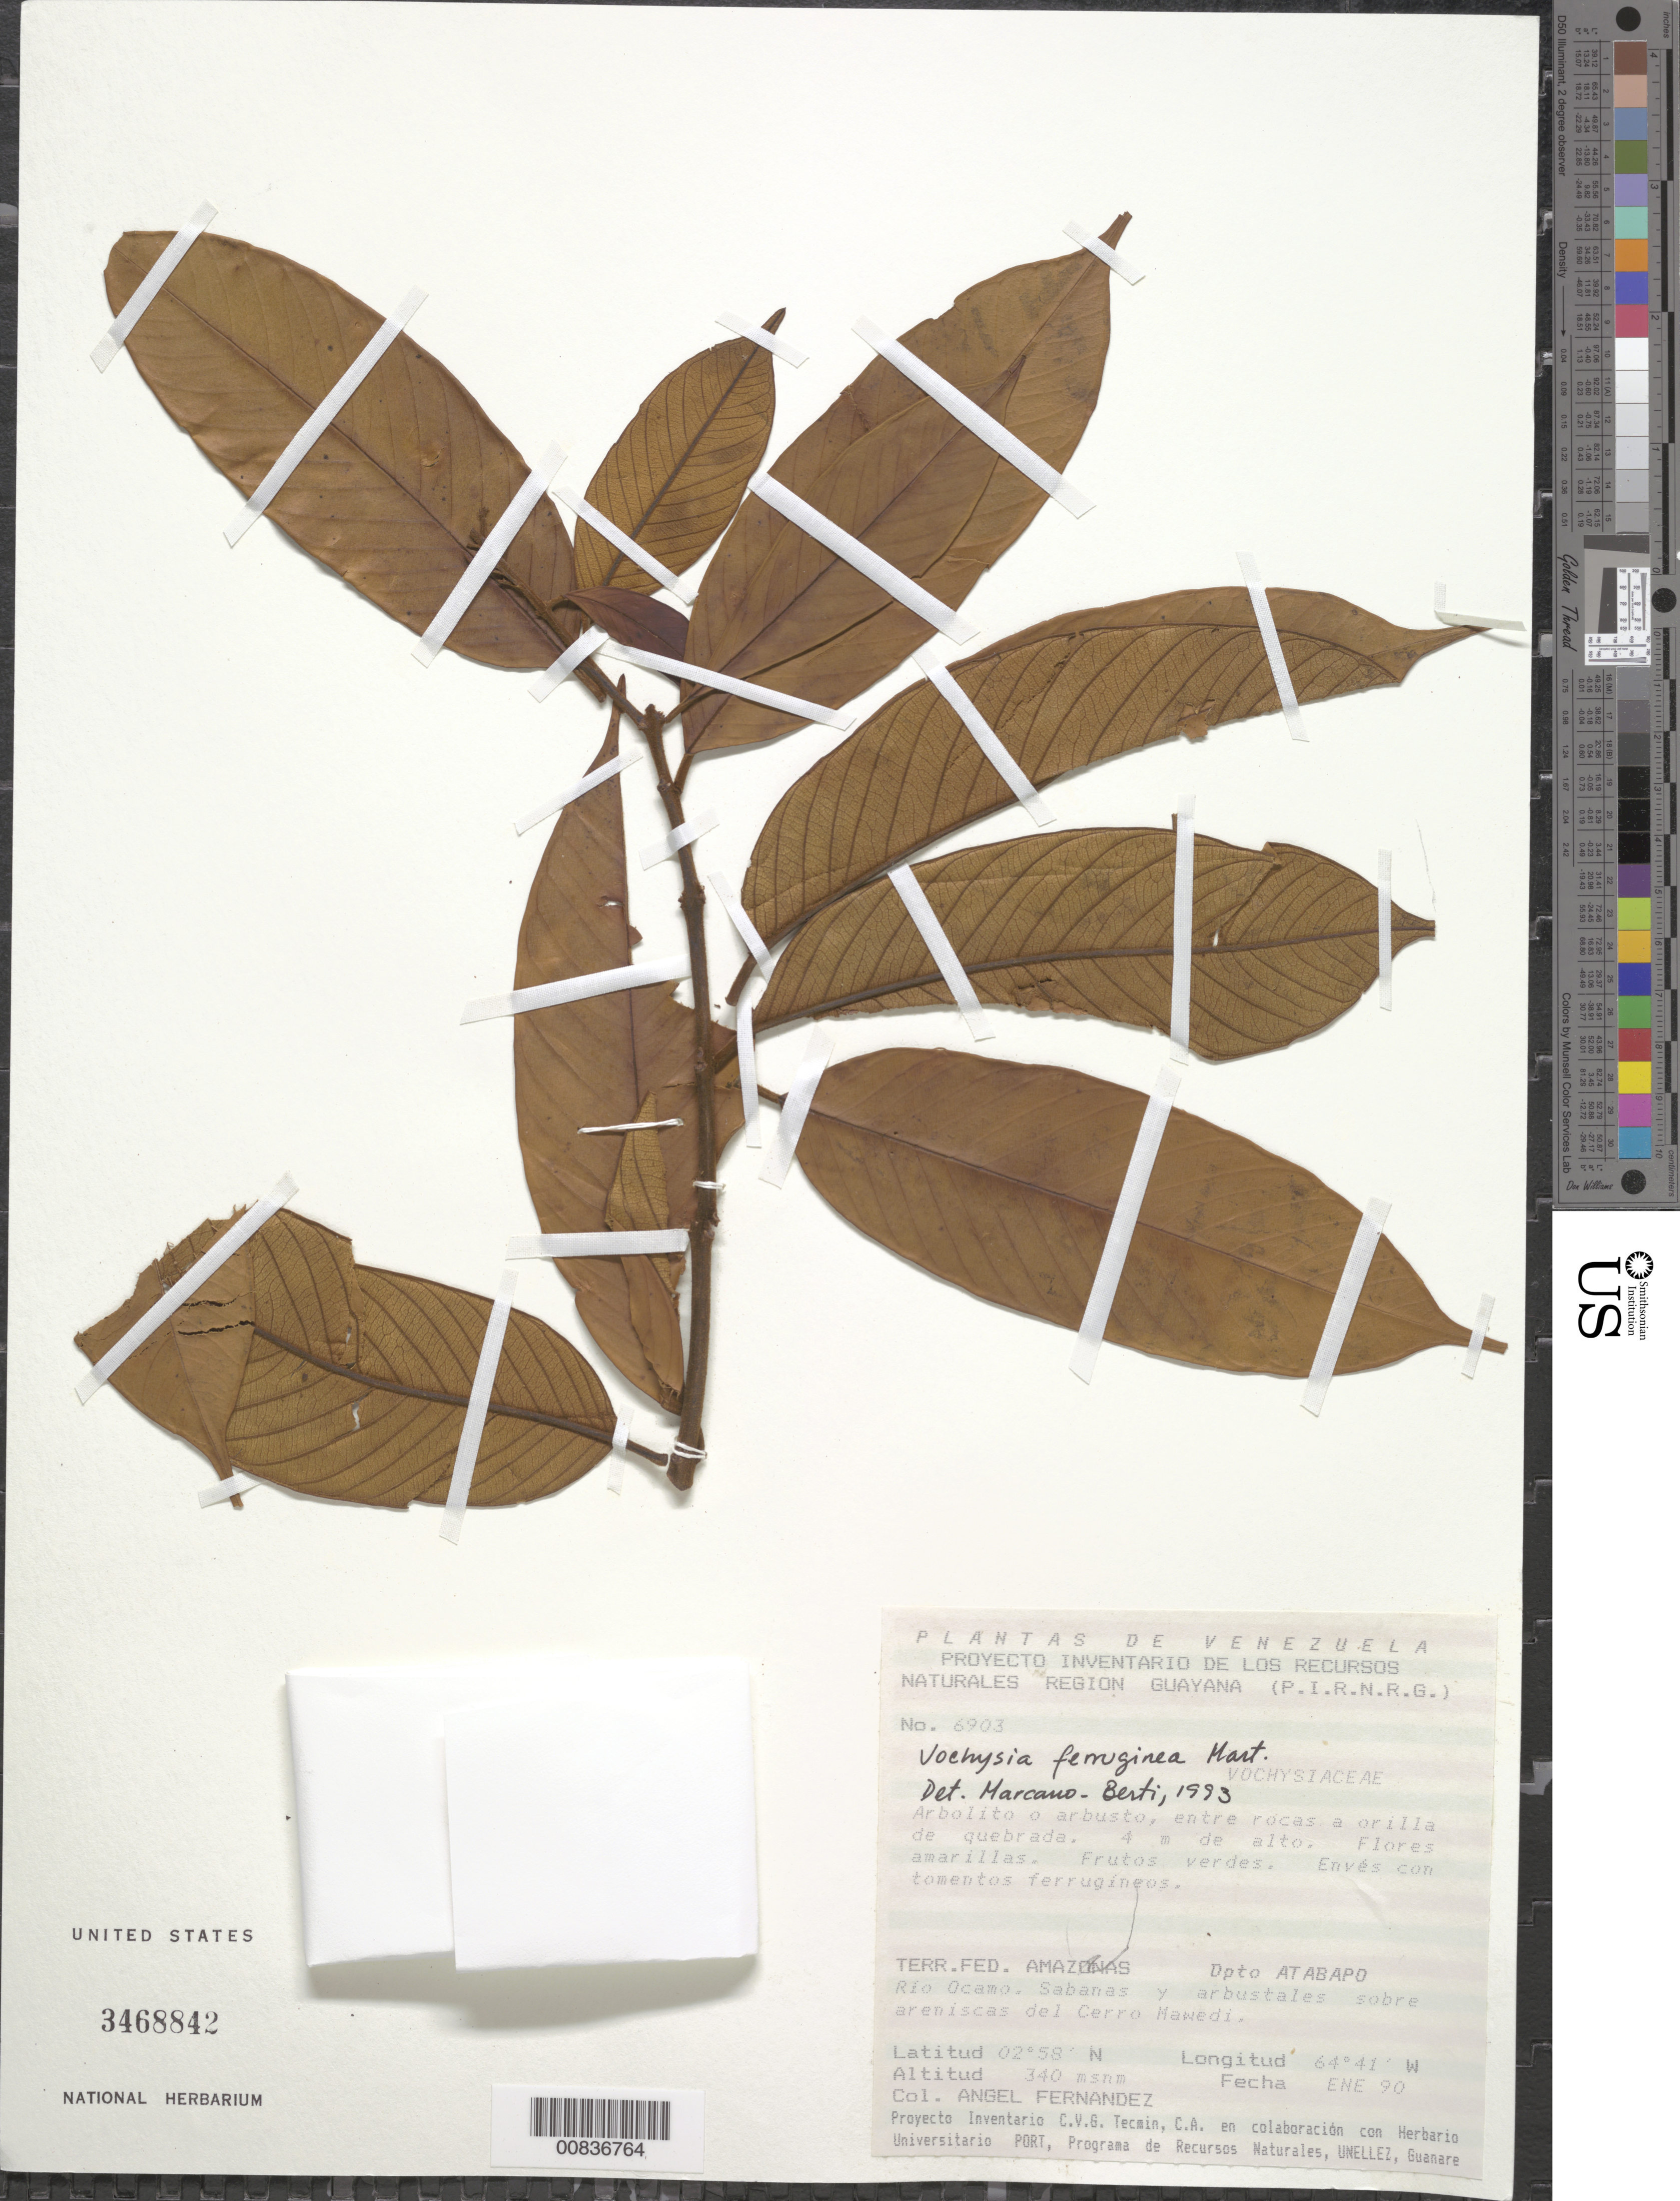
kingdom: Plantae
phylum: Tracheophyta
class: Magnoliopsida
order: Myrtales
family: Vochysiaceae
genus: Vochysia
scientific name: Vochysia ferruginea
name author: Mart.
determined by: Marcano-Berti, L.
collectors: A. Fernández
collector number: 6903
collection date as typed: Jan-90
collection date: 1990-01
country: Venezuela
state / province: Amazonas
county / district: Atabapo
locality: Río Ocamo, Cerro Mawedi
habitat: Sabanas y arbustales sobre areniscas del cerro; entre rocas a orilla de quebrada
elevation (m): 340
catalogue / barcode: US 3468842